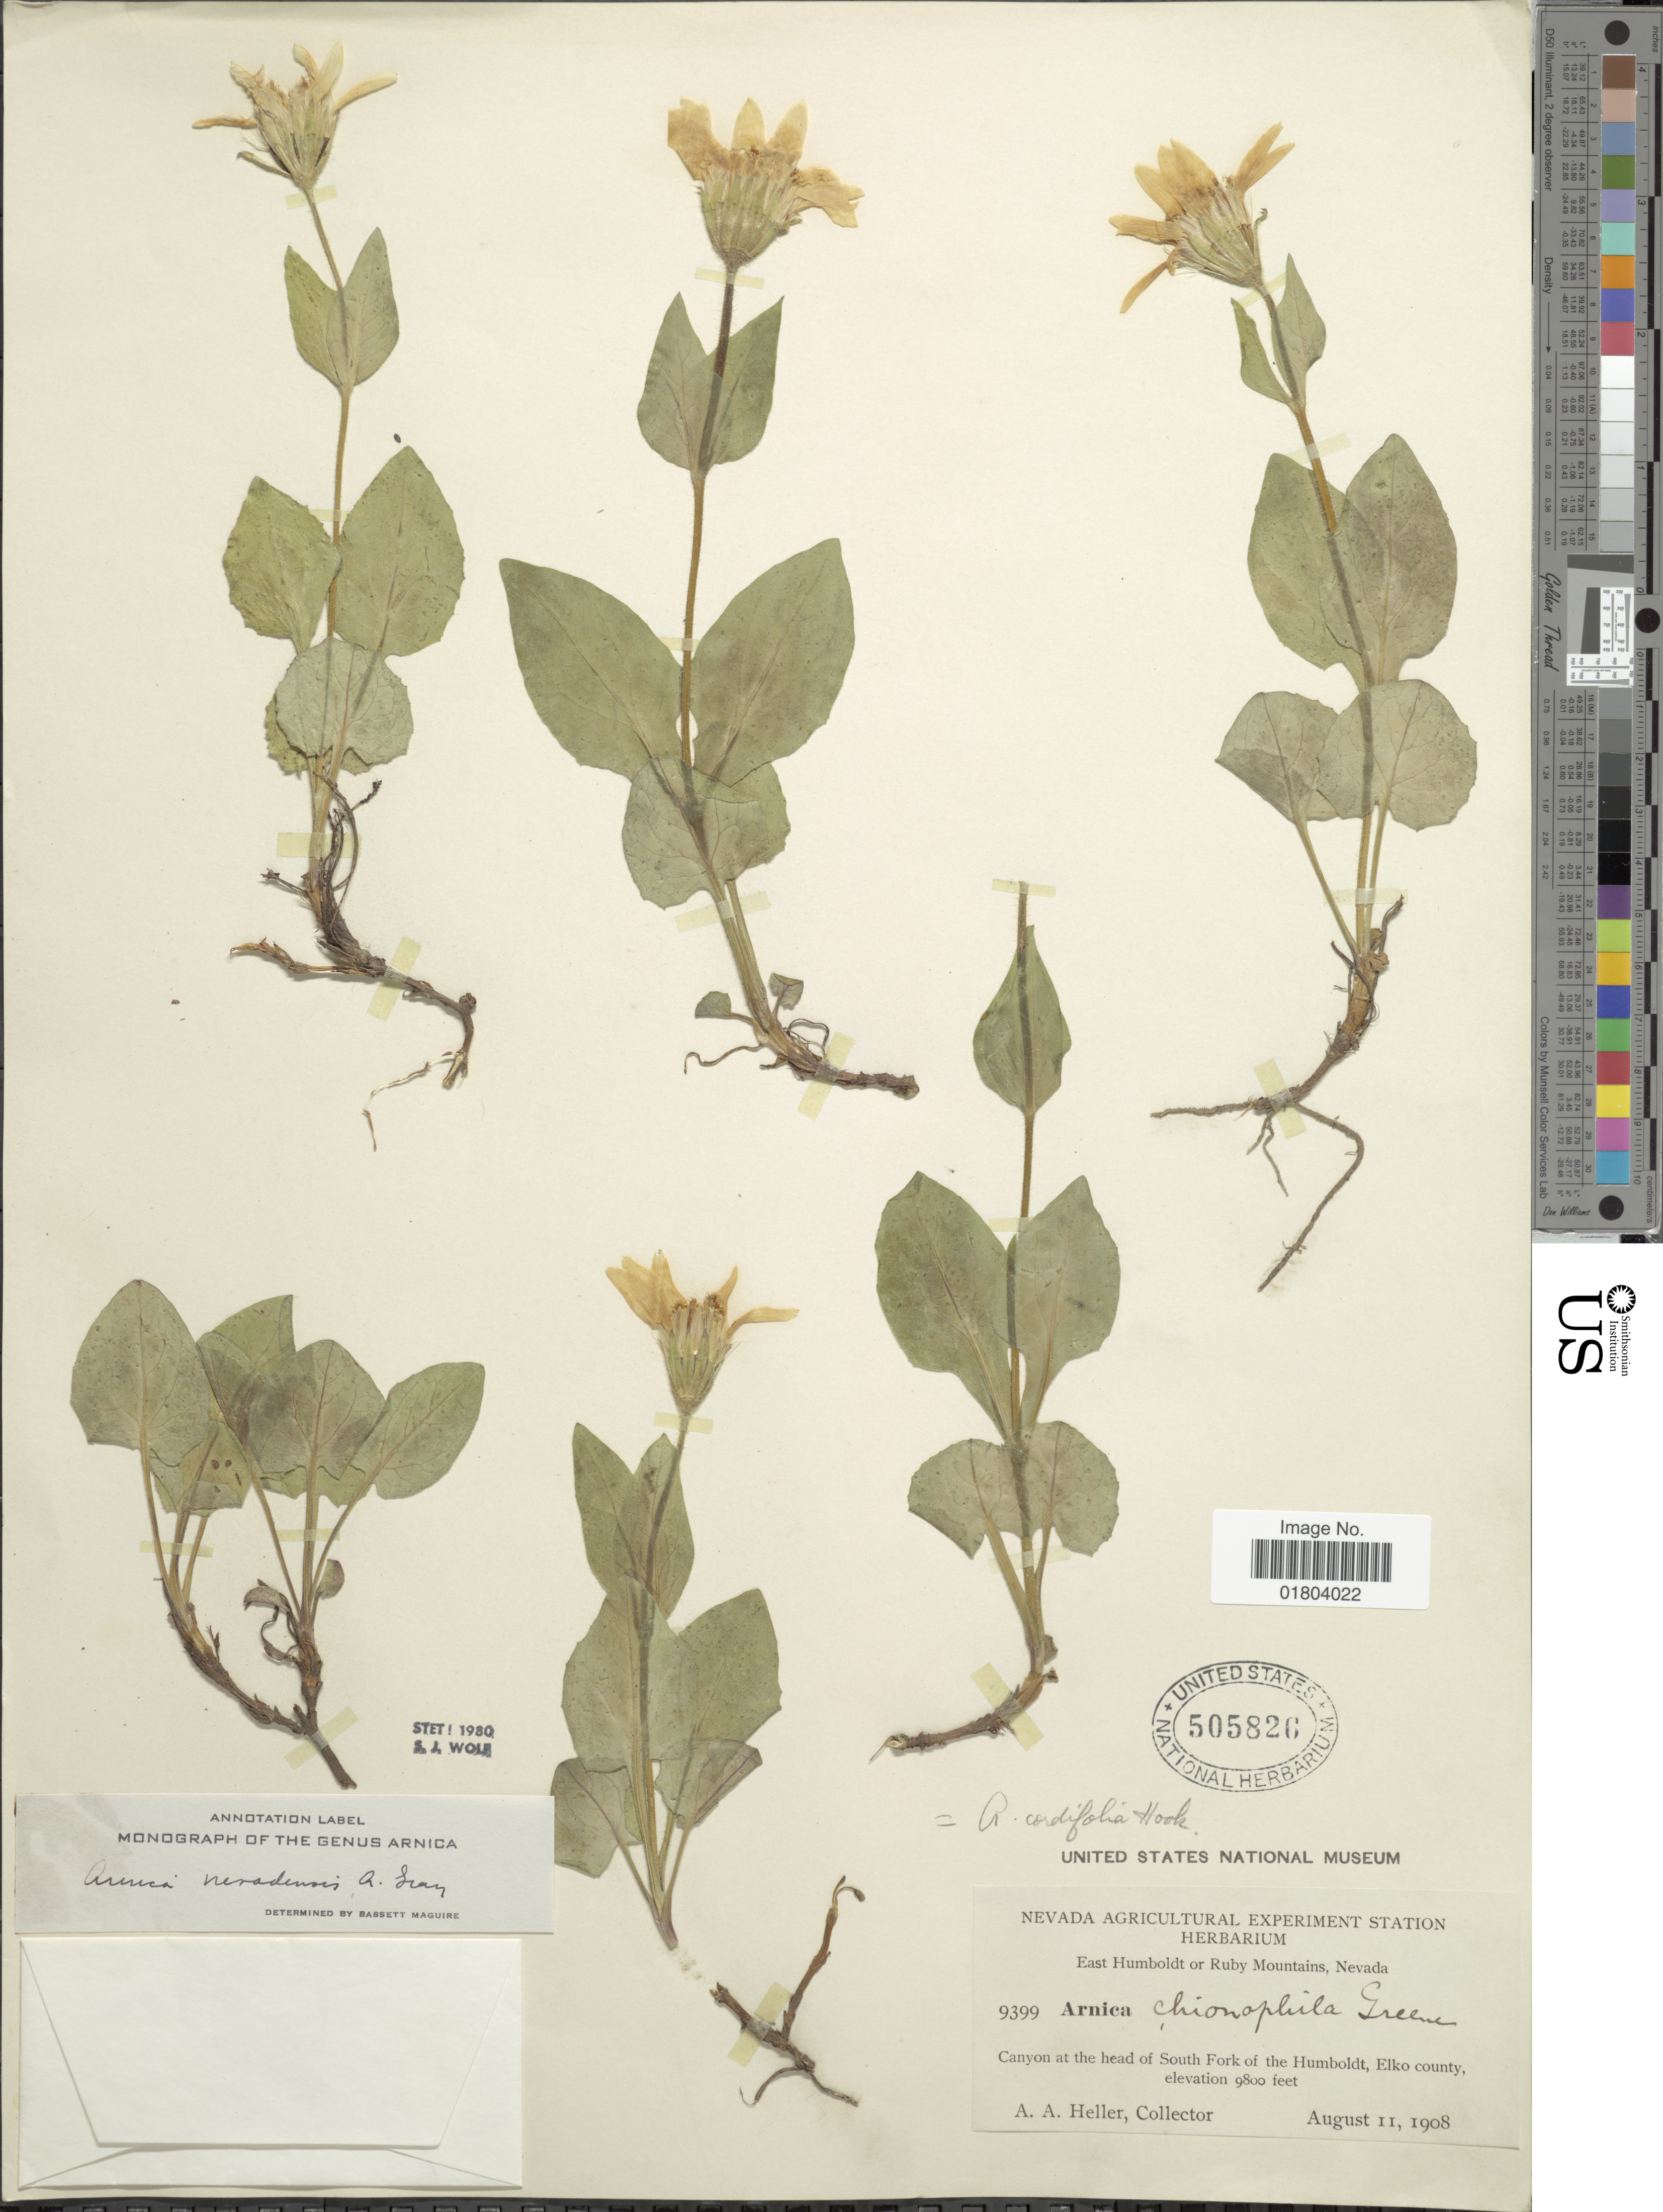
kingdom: Plantae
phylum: Tracheophyta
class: Magnoliopsida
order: Asterales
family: Asteraceae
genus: Arnica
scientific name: Arnica nevadensis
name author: A. Gray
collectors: A. A. Heller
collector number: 9399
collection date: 1908-08-11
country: United States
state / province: Nevada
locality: East Humboldt or Ruby Mountains, Canyon at the head of South Fork of the Humboldt, Elko County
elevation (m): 2987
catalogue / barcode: US 505826